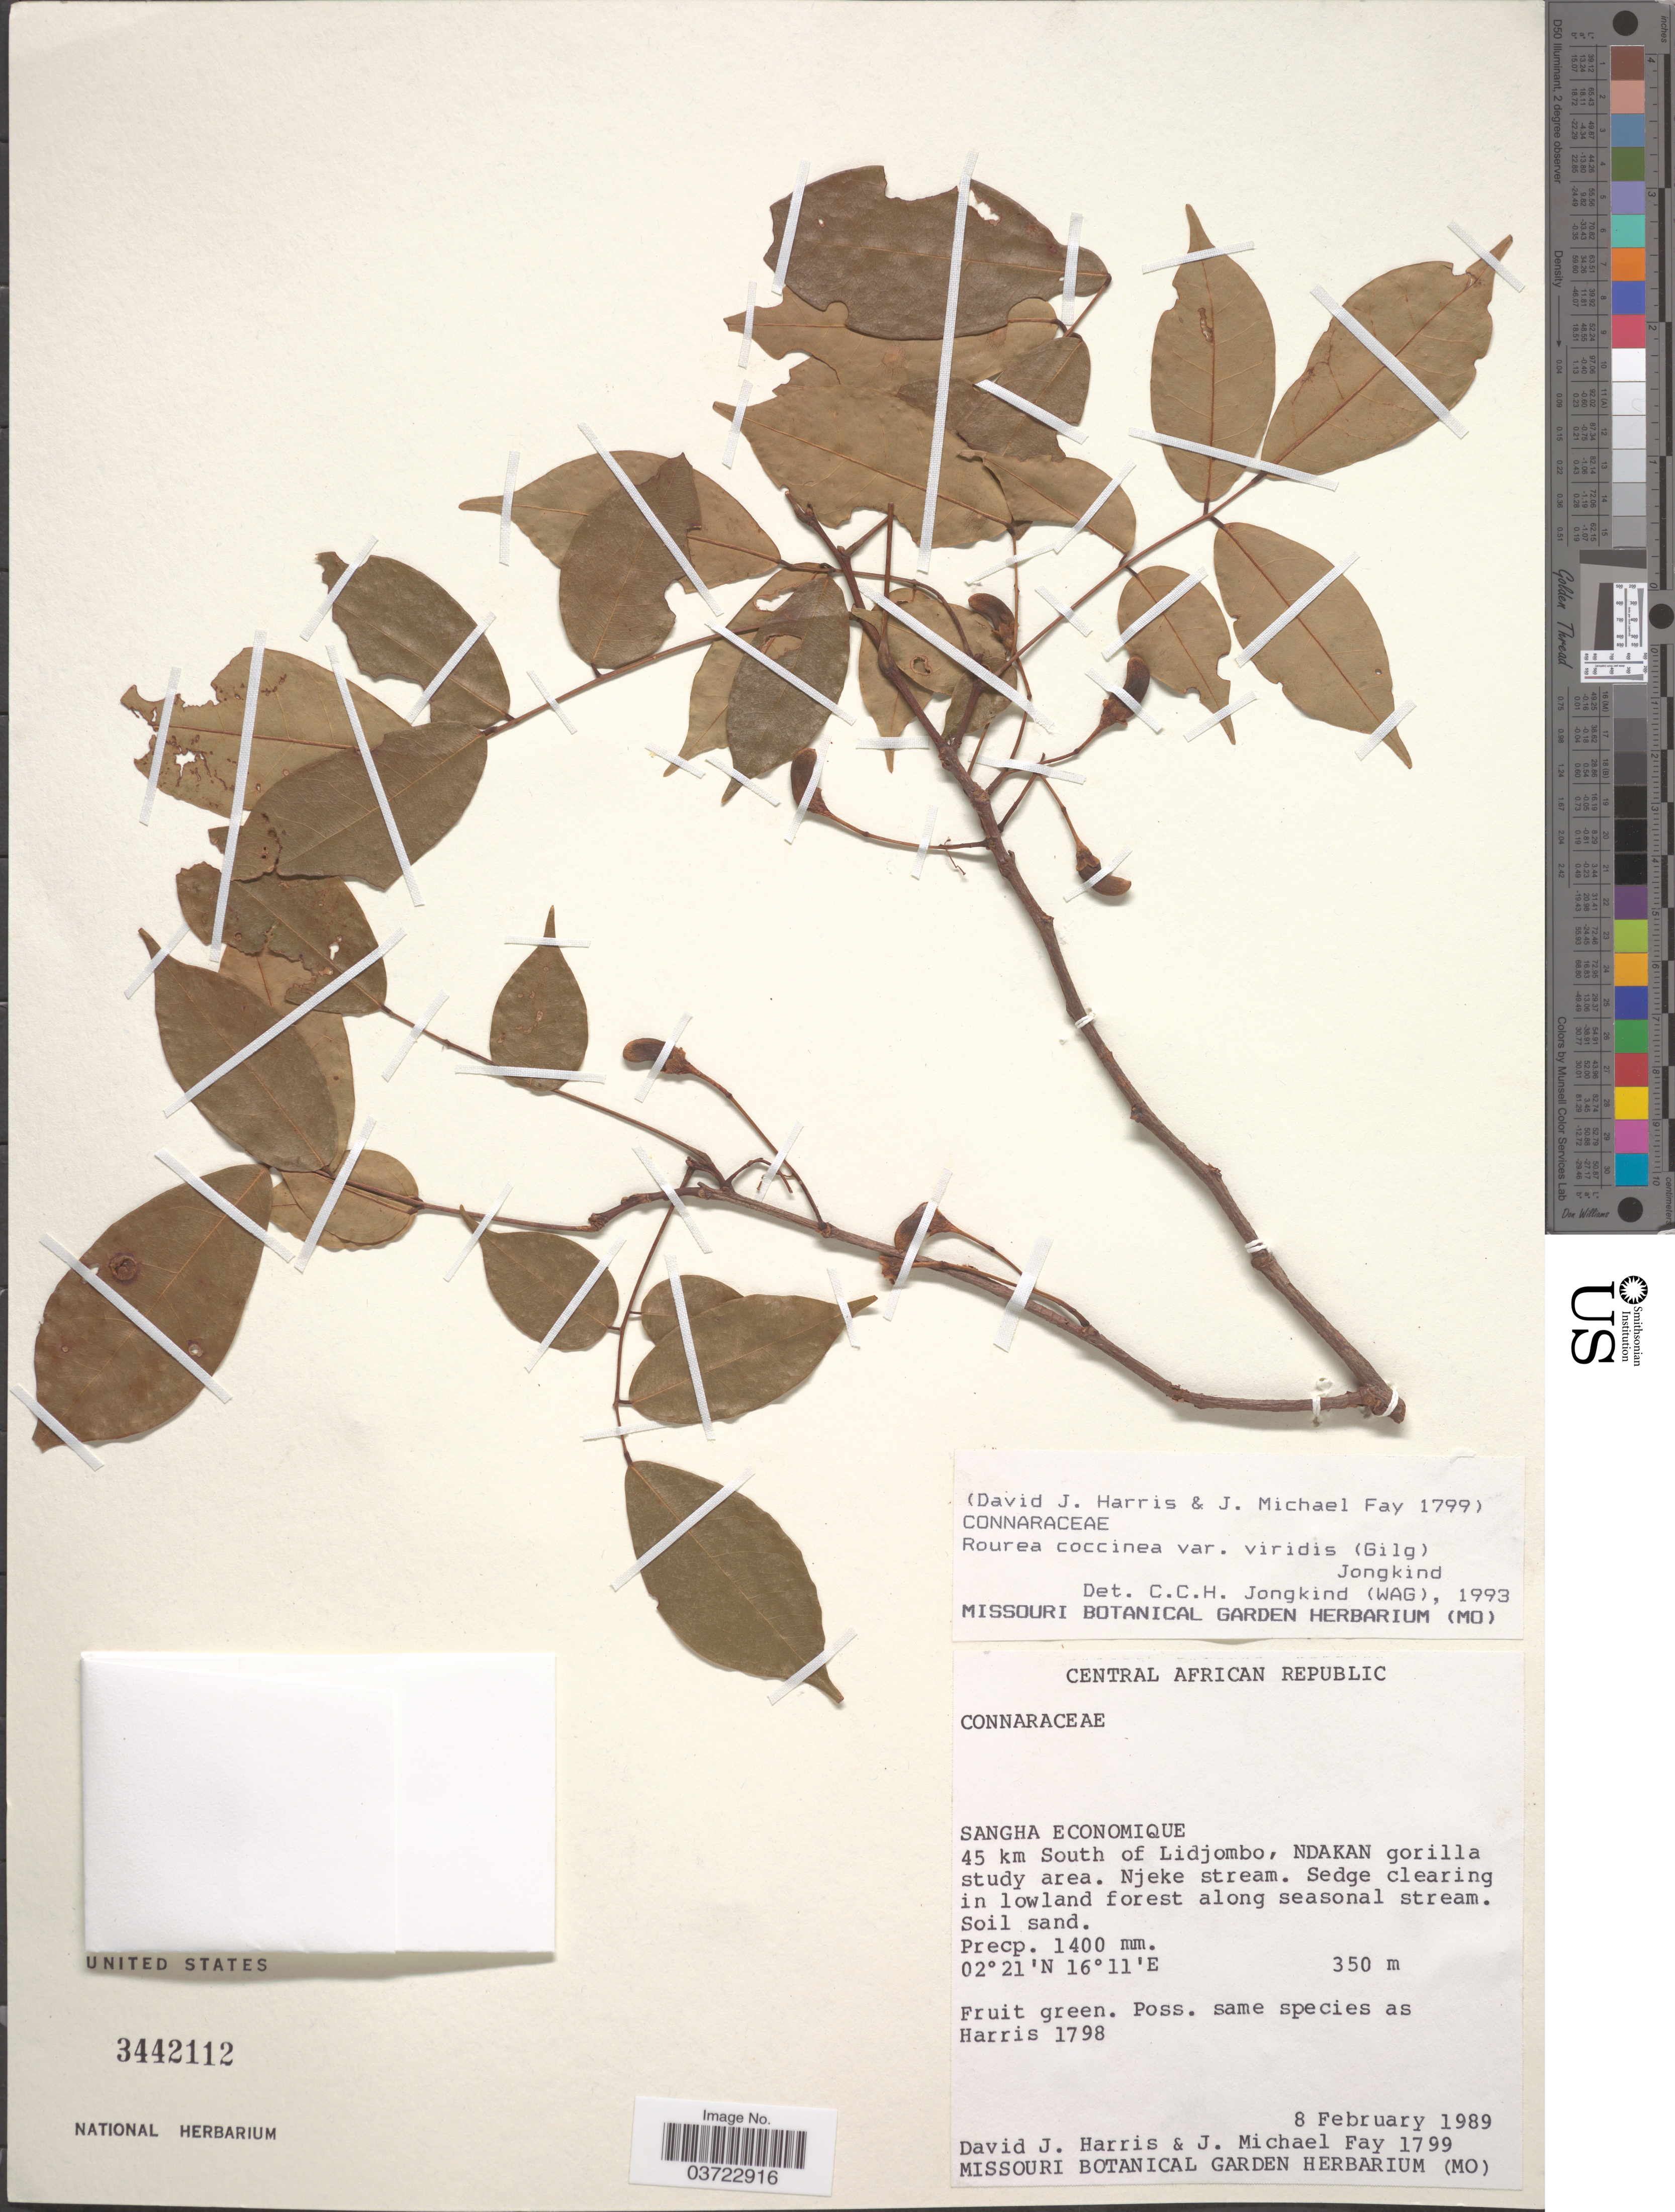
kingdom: Plantae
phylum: Tracheophyta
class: Magnoliopsida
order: Oxalidales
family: Connaraceae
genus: Rourea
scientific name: Rourea coccinea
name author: (Schumach. & Thonn.) Benth.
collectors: D. J. Harris & J. M. Fay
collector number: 1799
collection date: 1989-02-08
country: Congo, Republic of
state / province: Sangha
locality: Central African Republic. Sangha Economique. 45 km South of Lidjombo, Ndakan gorilla study area. Njeke stream.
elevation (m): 350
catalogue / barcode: US 3442112